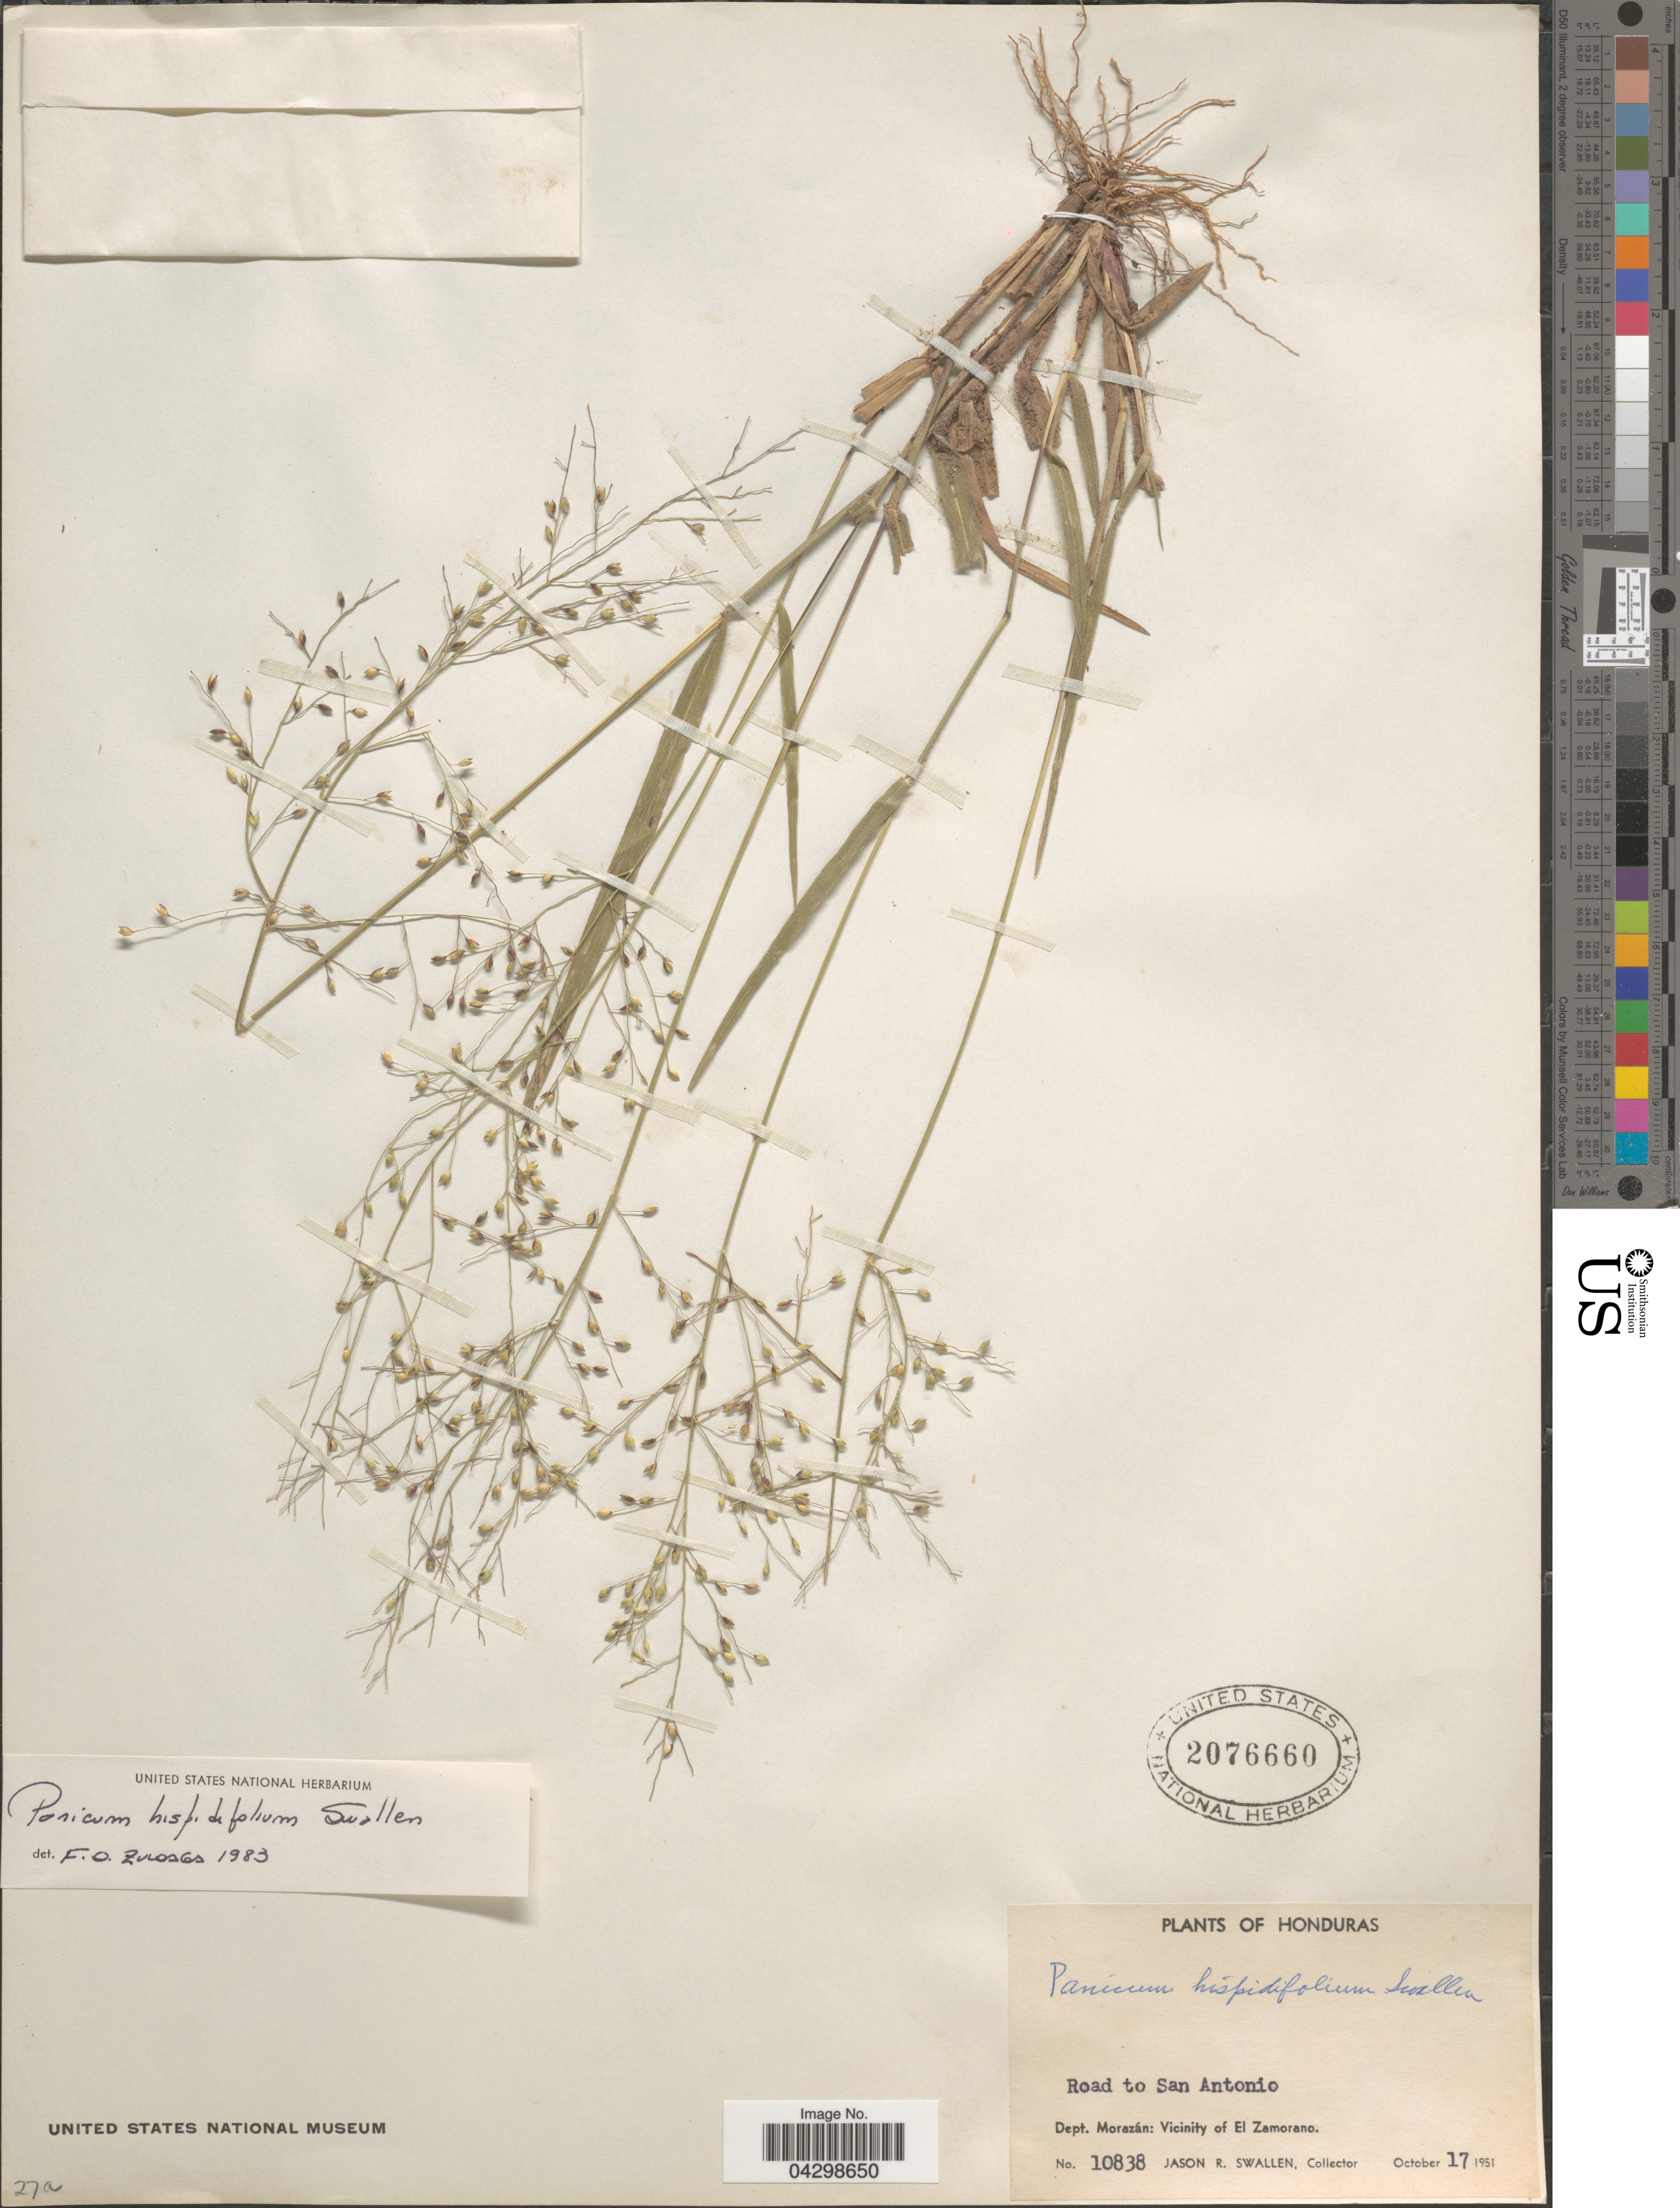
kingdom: Plantae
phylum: Tracheophyta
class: Liliopsida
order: Poales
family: Poaceae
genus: Panicum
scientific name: Panicum hispidifolium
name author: Swallen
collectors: J. R. Swallen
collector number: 10838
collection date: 1951-10-17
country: Honduras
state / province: Fco. Morazán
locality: Road to San Antonio. Dept. Morazán: Vicinity of El Zamorano.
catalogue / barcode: US 2076660